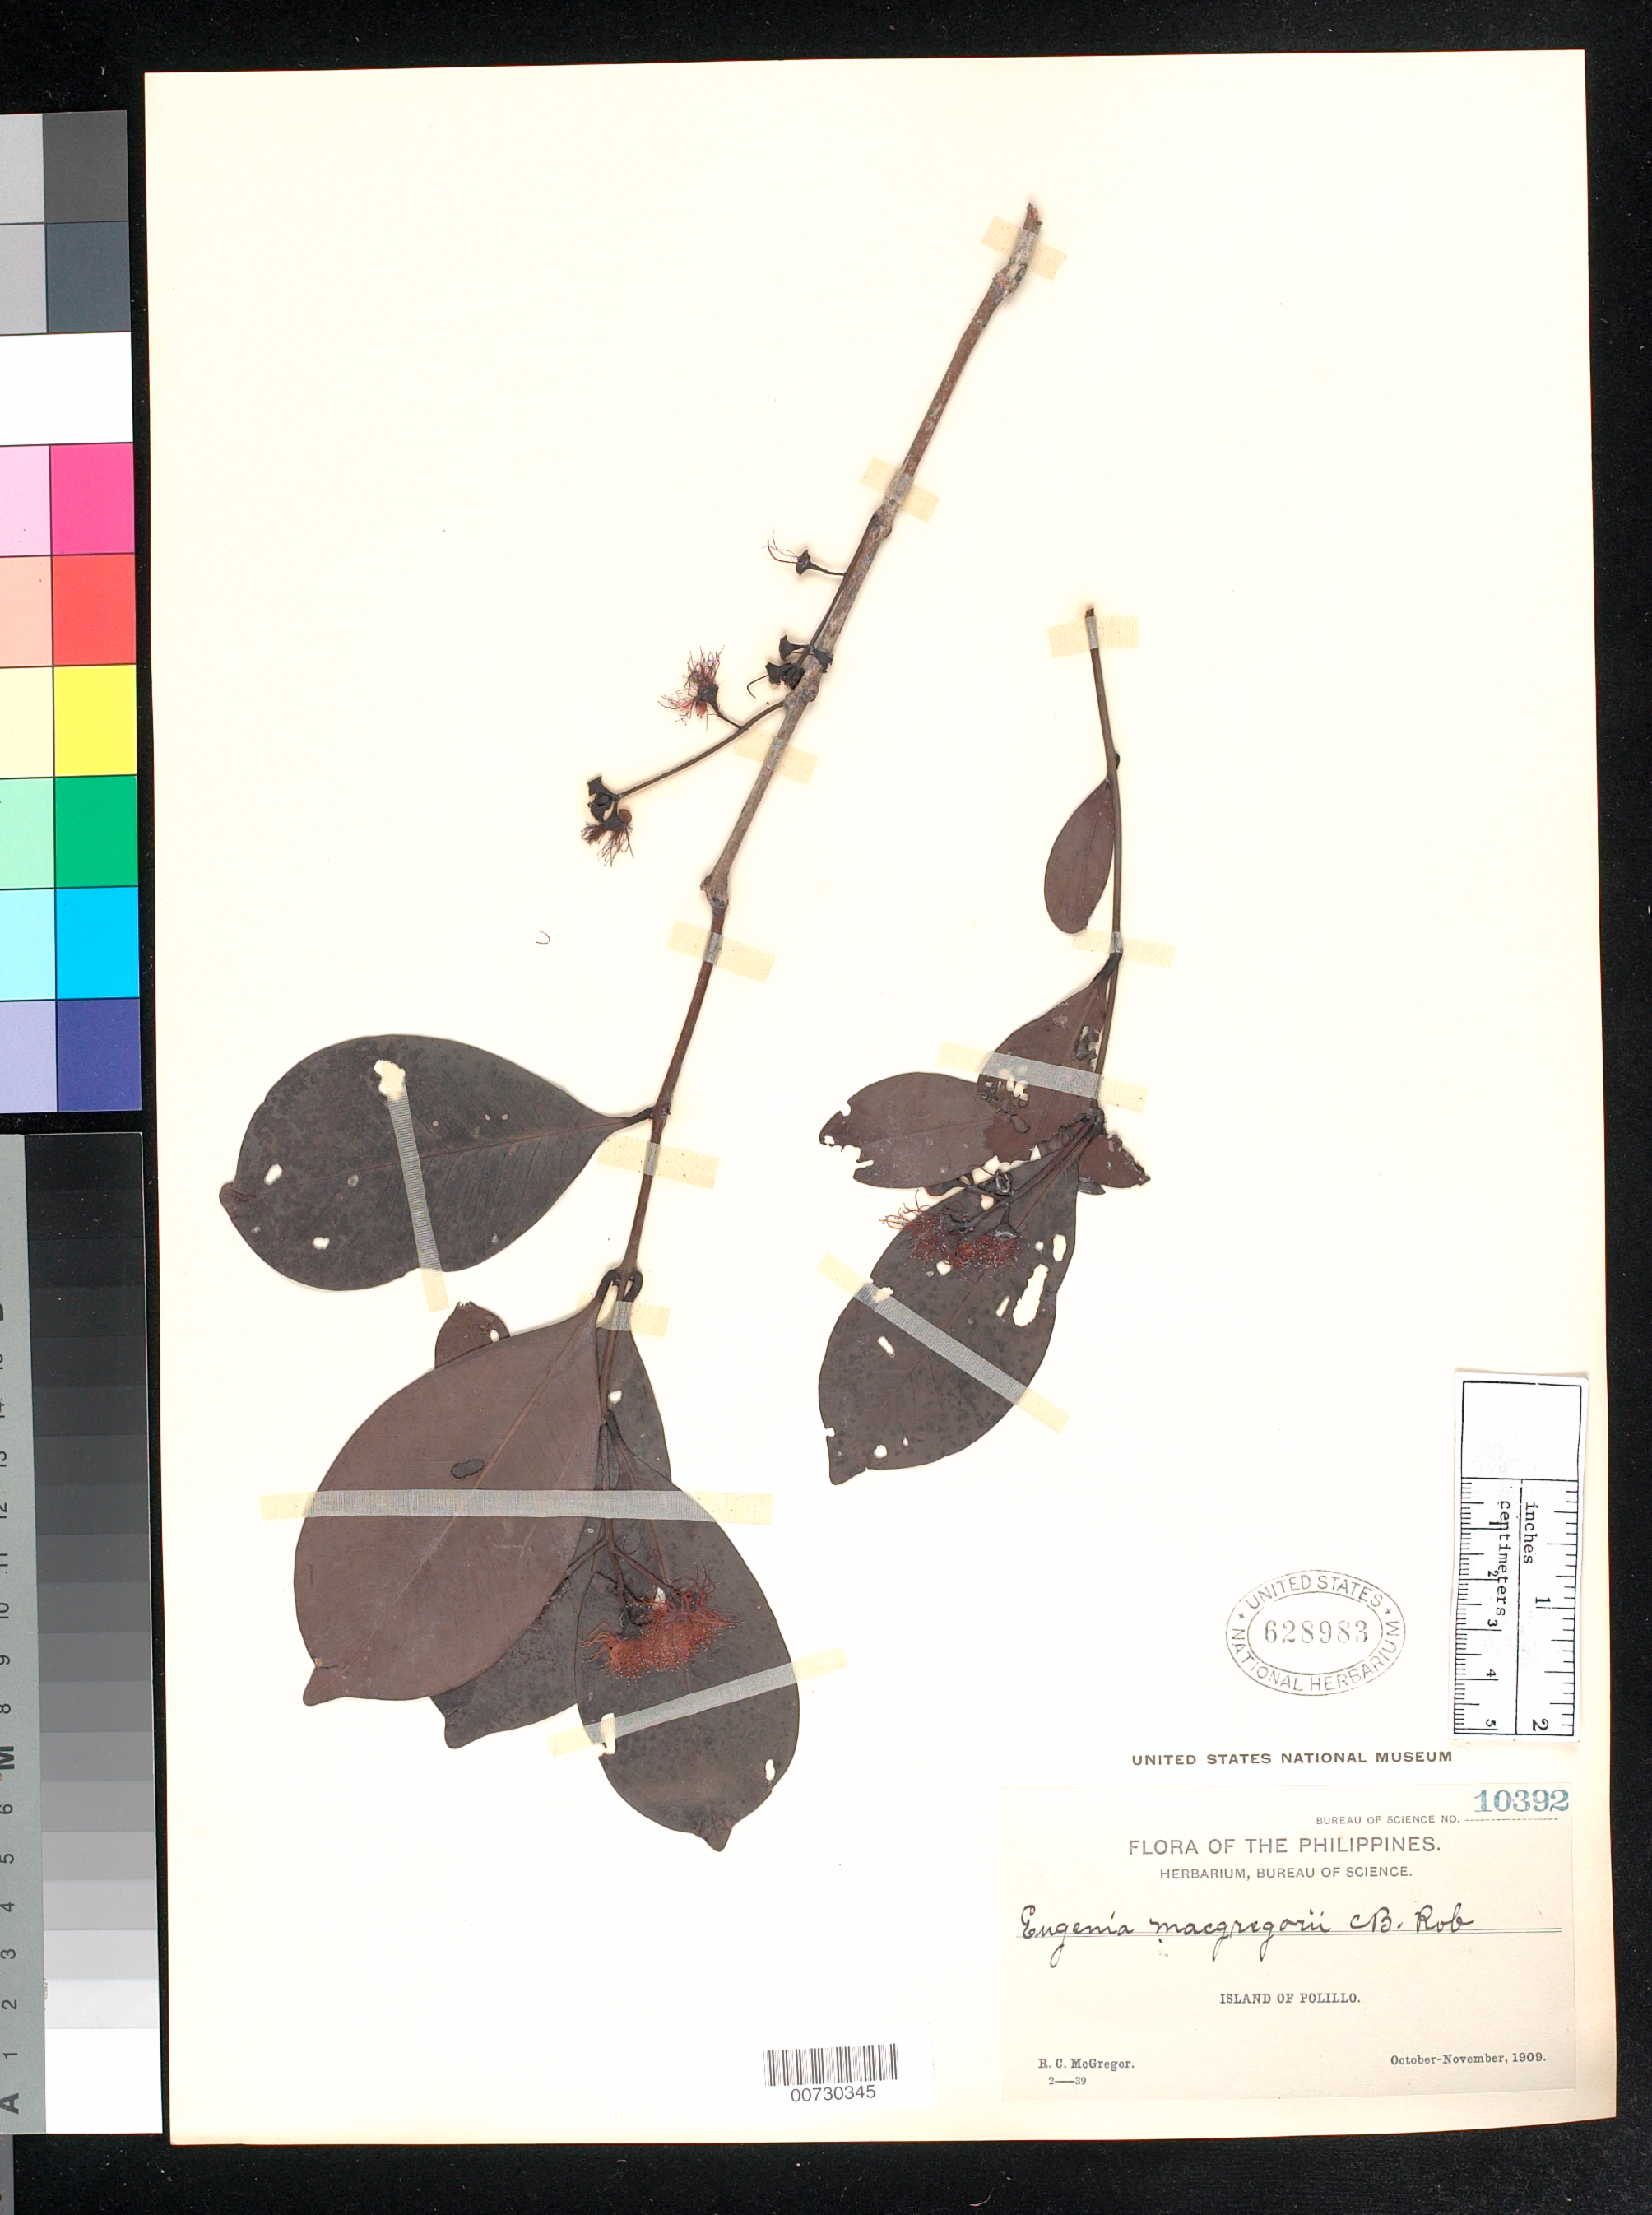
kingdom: Plantae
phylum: Tracheophyta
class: Magnoliopsida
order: Myrtales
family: Myrtaceae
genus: Syzygium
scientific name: Syzygium macgregorii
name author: (Merr.) Merr.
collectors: R. C. McGregor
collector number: Bur. Sci. 10392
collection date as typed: Oct 1909 to -- Nov 1909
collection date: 1909-10/1909-11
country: Philippines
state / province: Calabarzon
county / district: Quezon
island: Polillo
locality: Polillo.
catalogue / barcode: US 628983